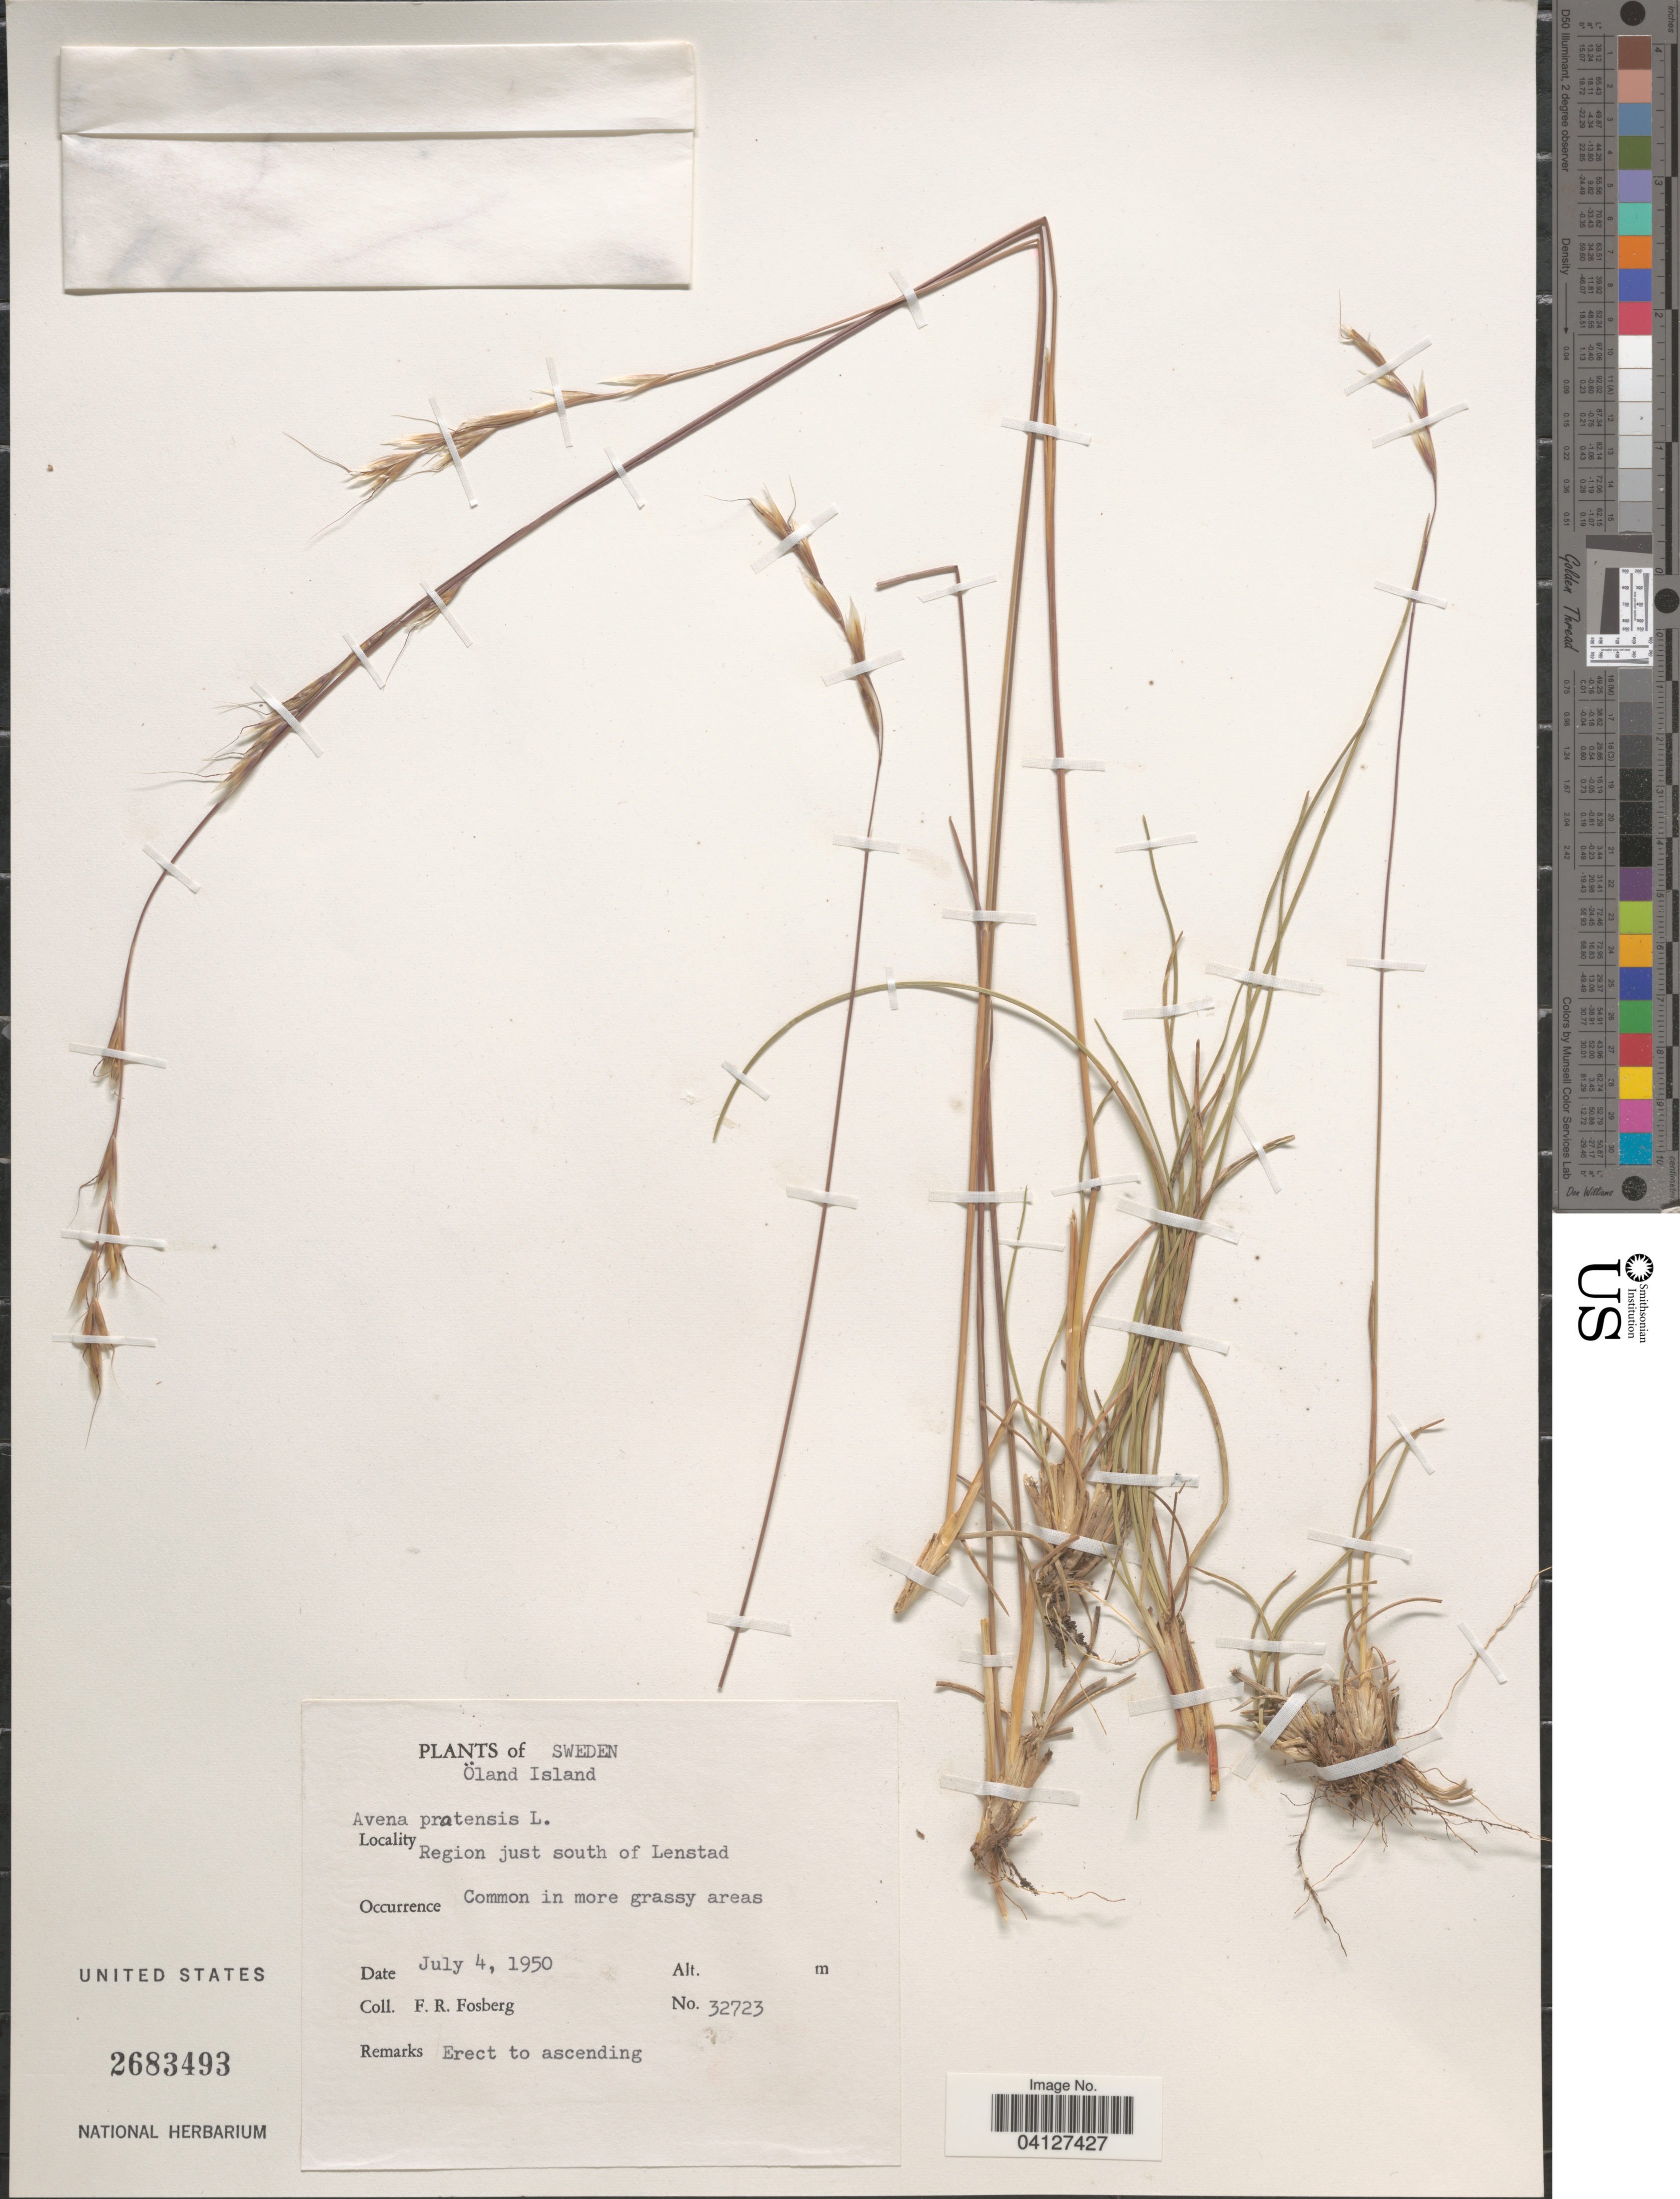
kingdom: Plantae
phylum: Tracheophyta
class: Liliopsida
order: Poales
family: Poaceae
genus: Helictochloa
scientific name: Helictochloa pratensis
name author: (L.) Romero-Zarco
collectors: F. R. Fosberg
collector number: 32723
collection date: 1950-07-04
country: Sweden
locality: Öland Island. Region just south of Lenstad.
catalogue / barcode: US 2683493